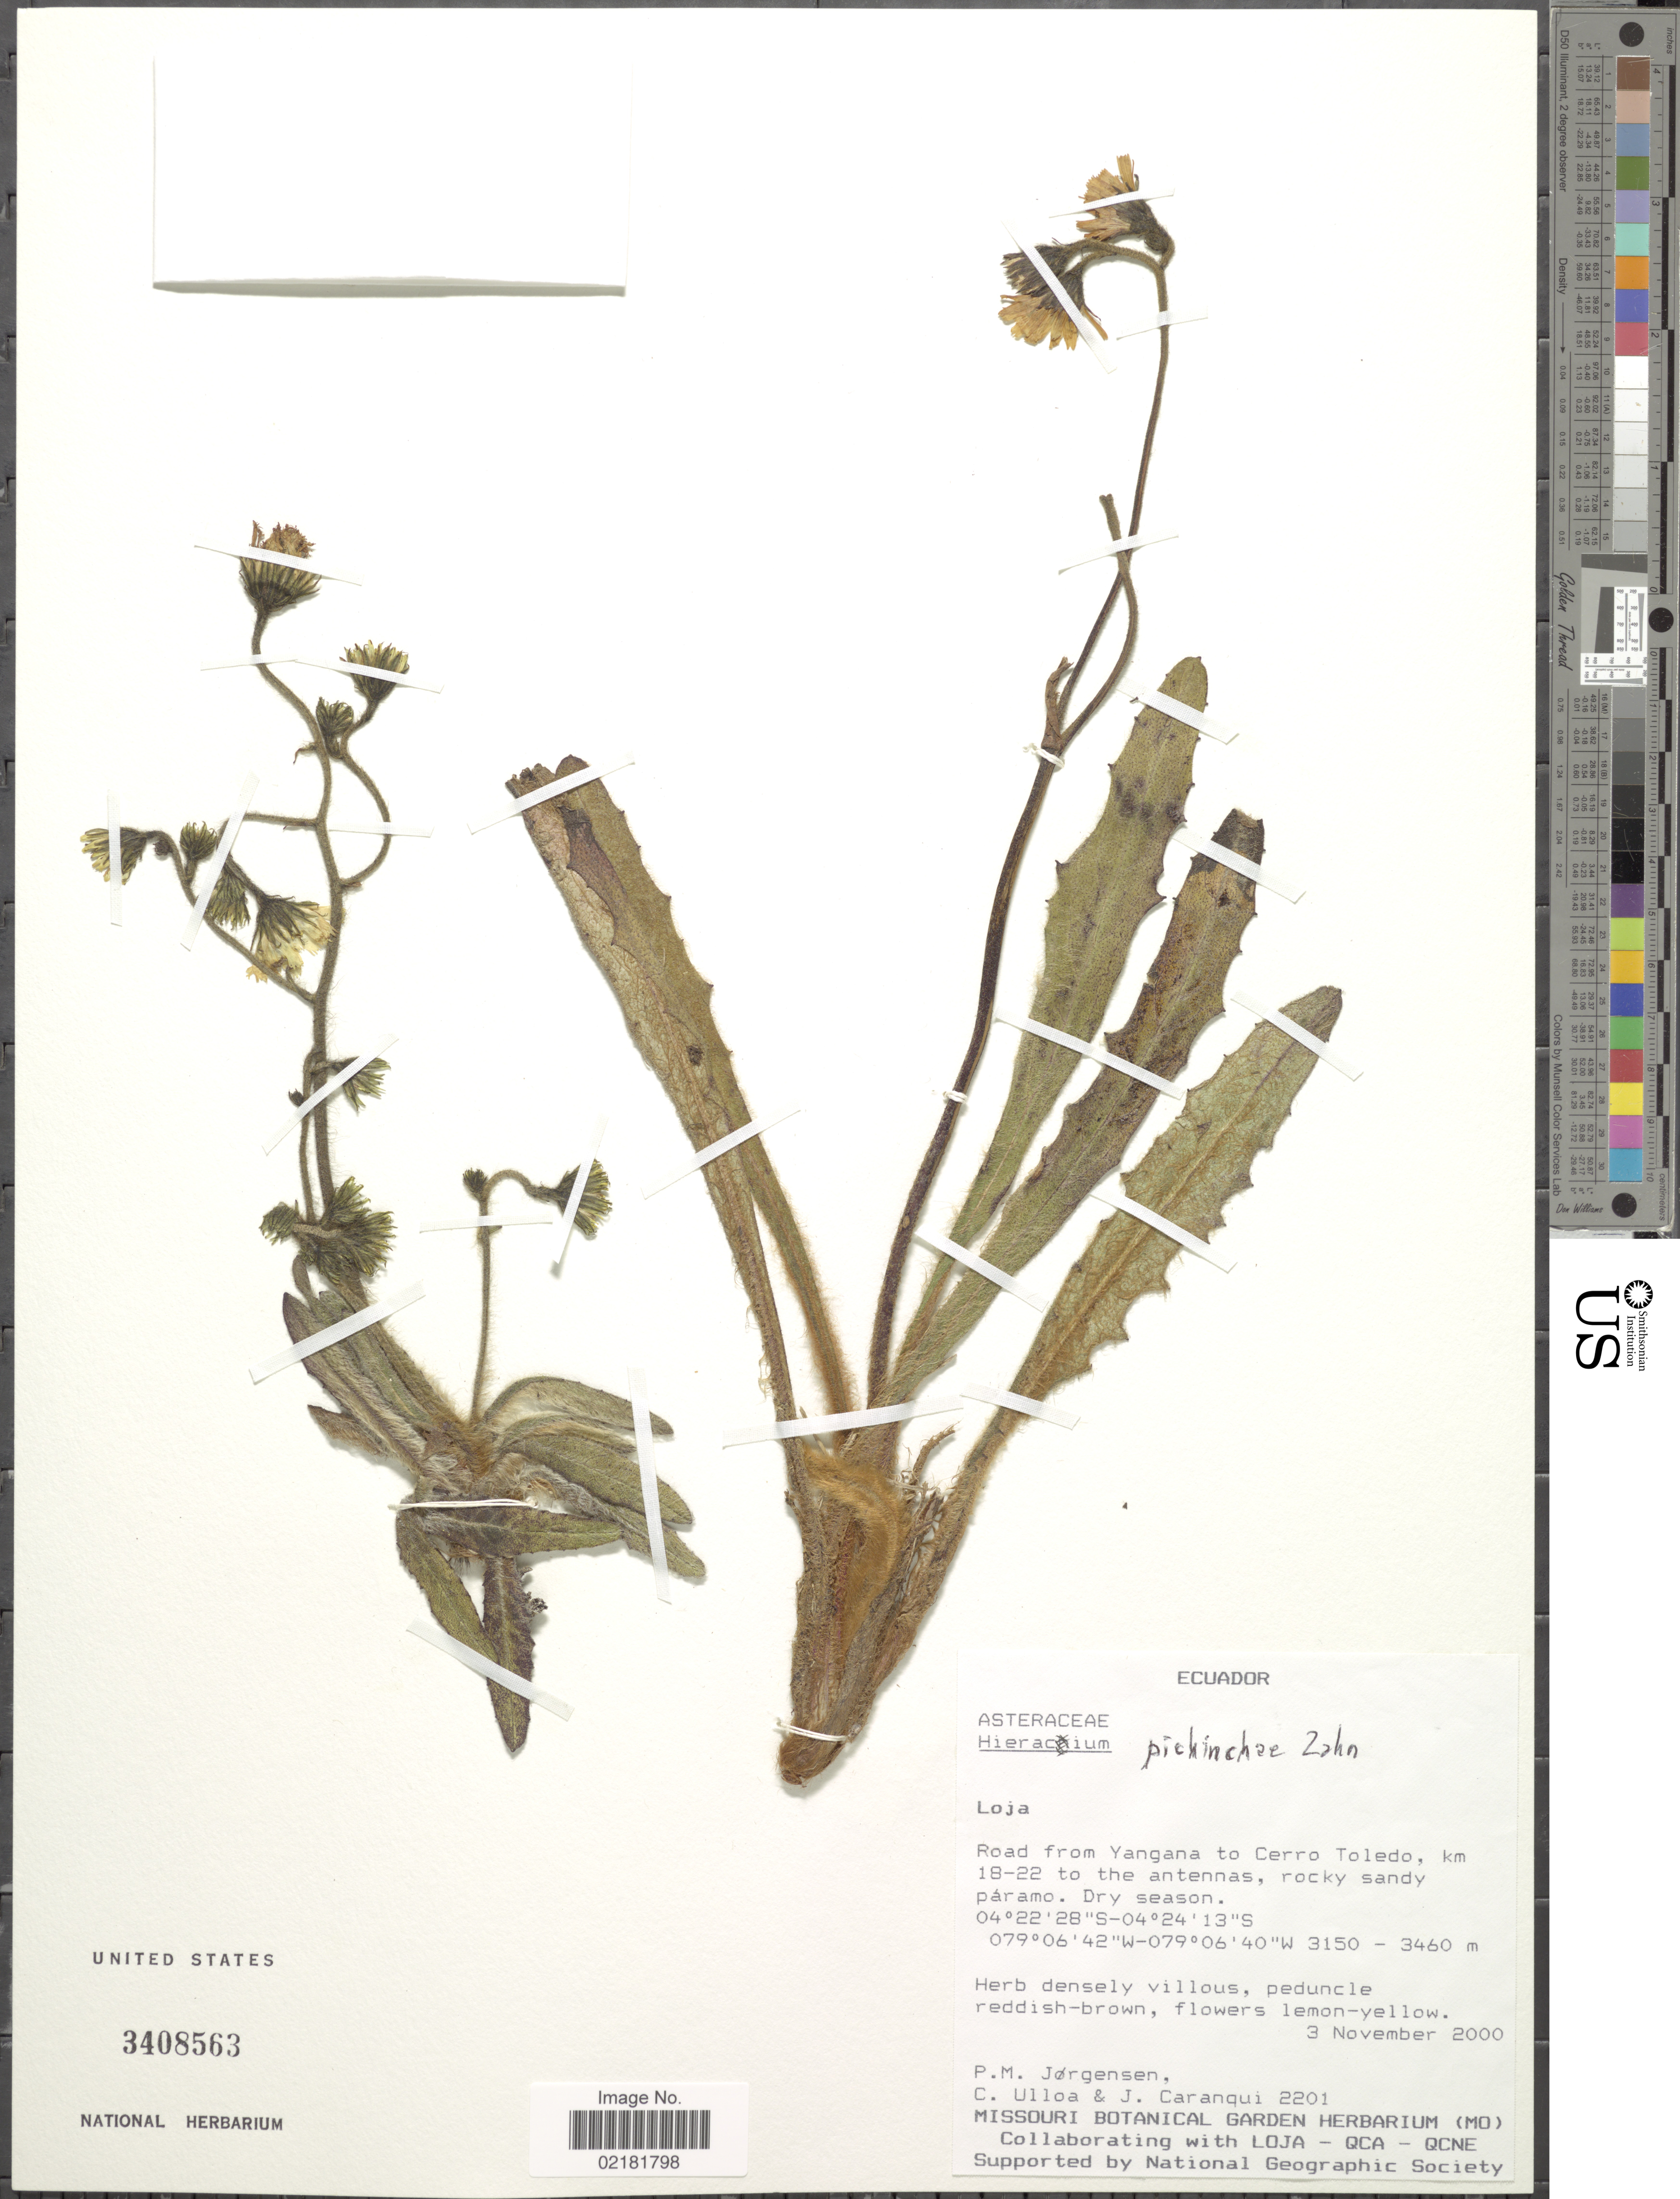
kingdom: Plantae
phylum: Tracheophyta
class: Magnoliopsida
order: Asterales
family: Asteraceae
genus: Hieracium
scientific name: Hieracium pichinchae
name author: Zahn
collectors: P. Jørgensen, C. Ulloa & J. Caranqui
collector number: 2201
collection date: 2000-11-03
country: Ecuador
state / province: Loja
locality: Road from Yangana to Cerro Toledo, km 18-22 to the antennas.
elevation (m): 3150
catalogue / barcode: US 3408563